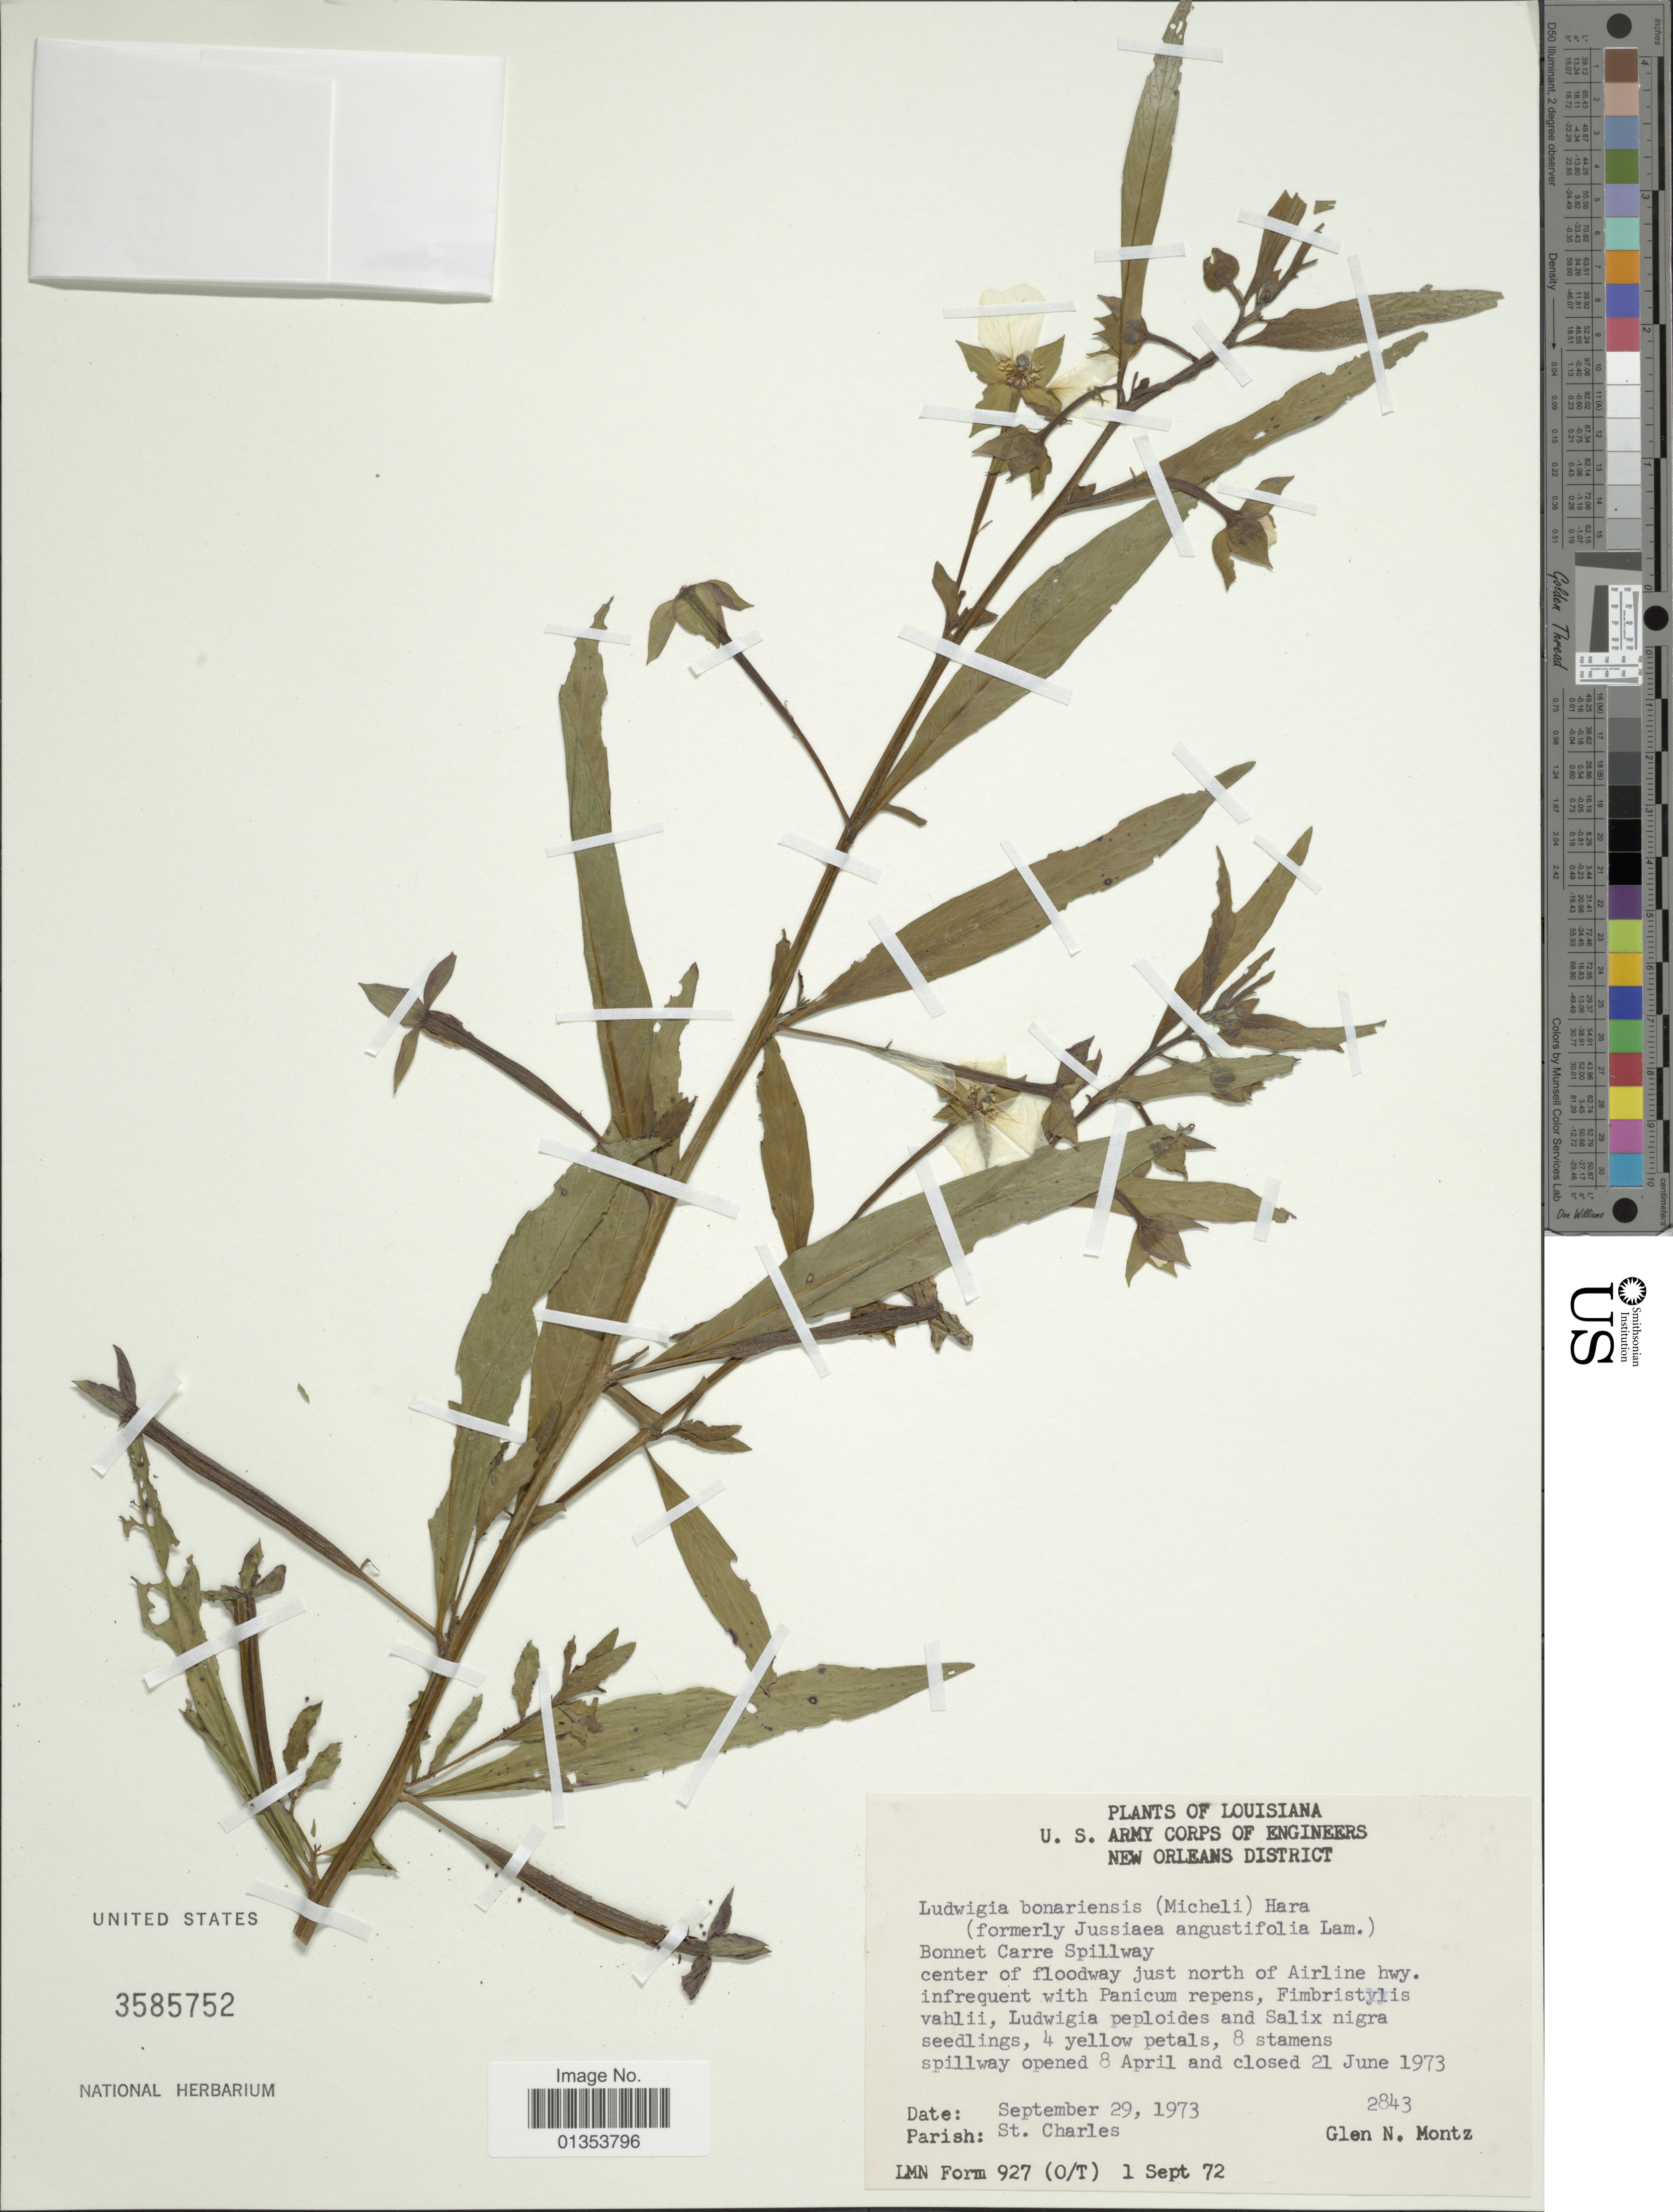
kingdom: Plantae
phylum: Tracheophyta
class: Magnoliopsida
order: Myrtales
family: Onagraceae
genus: Ludwigia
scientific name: Ludwigia bonariensis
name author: (Micheli) H. Hara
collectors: G. Montz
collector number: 2843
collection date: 1973-09-29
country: United States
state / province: Louisiana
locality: New Orleans District, Bonnet Carre Spillway center of floodway just north of Airline hwy, St. Charles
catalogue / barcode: US 3585752